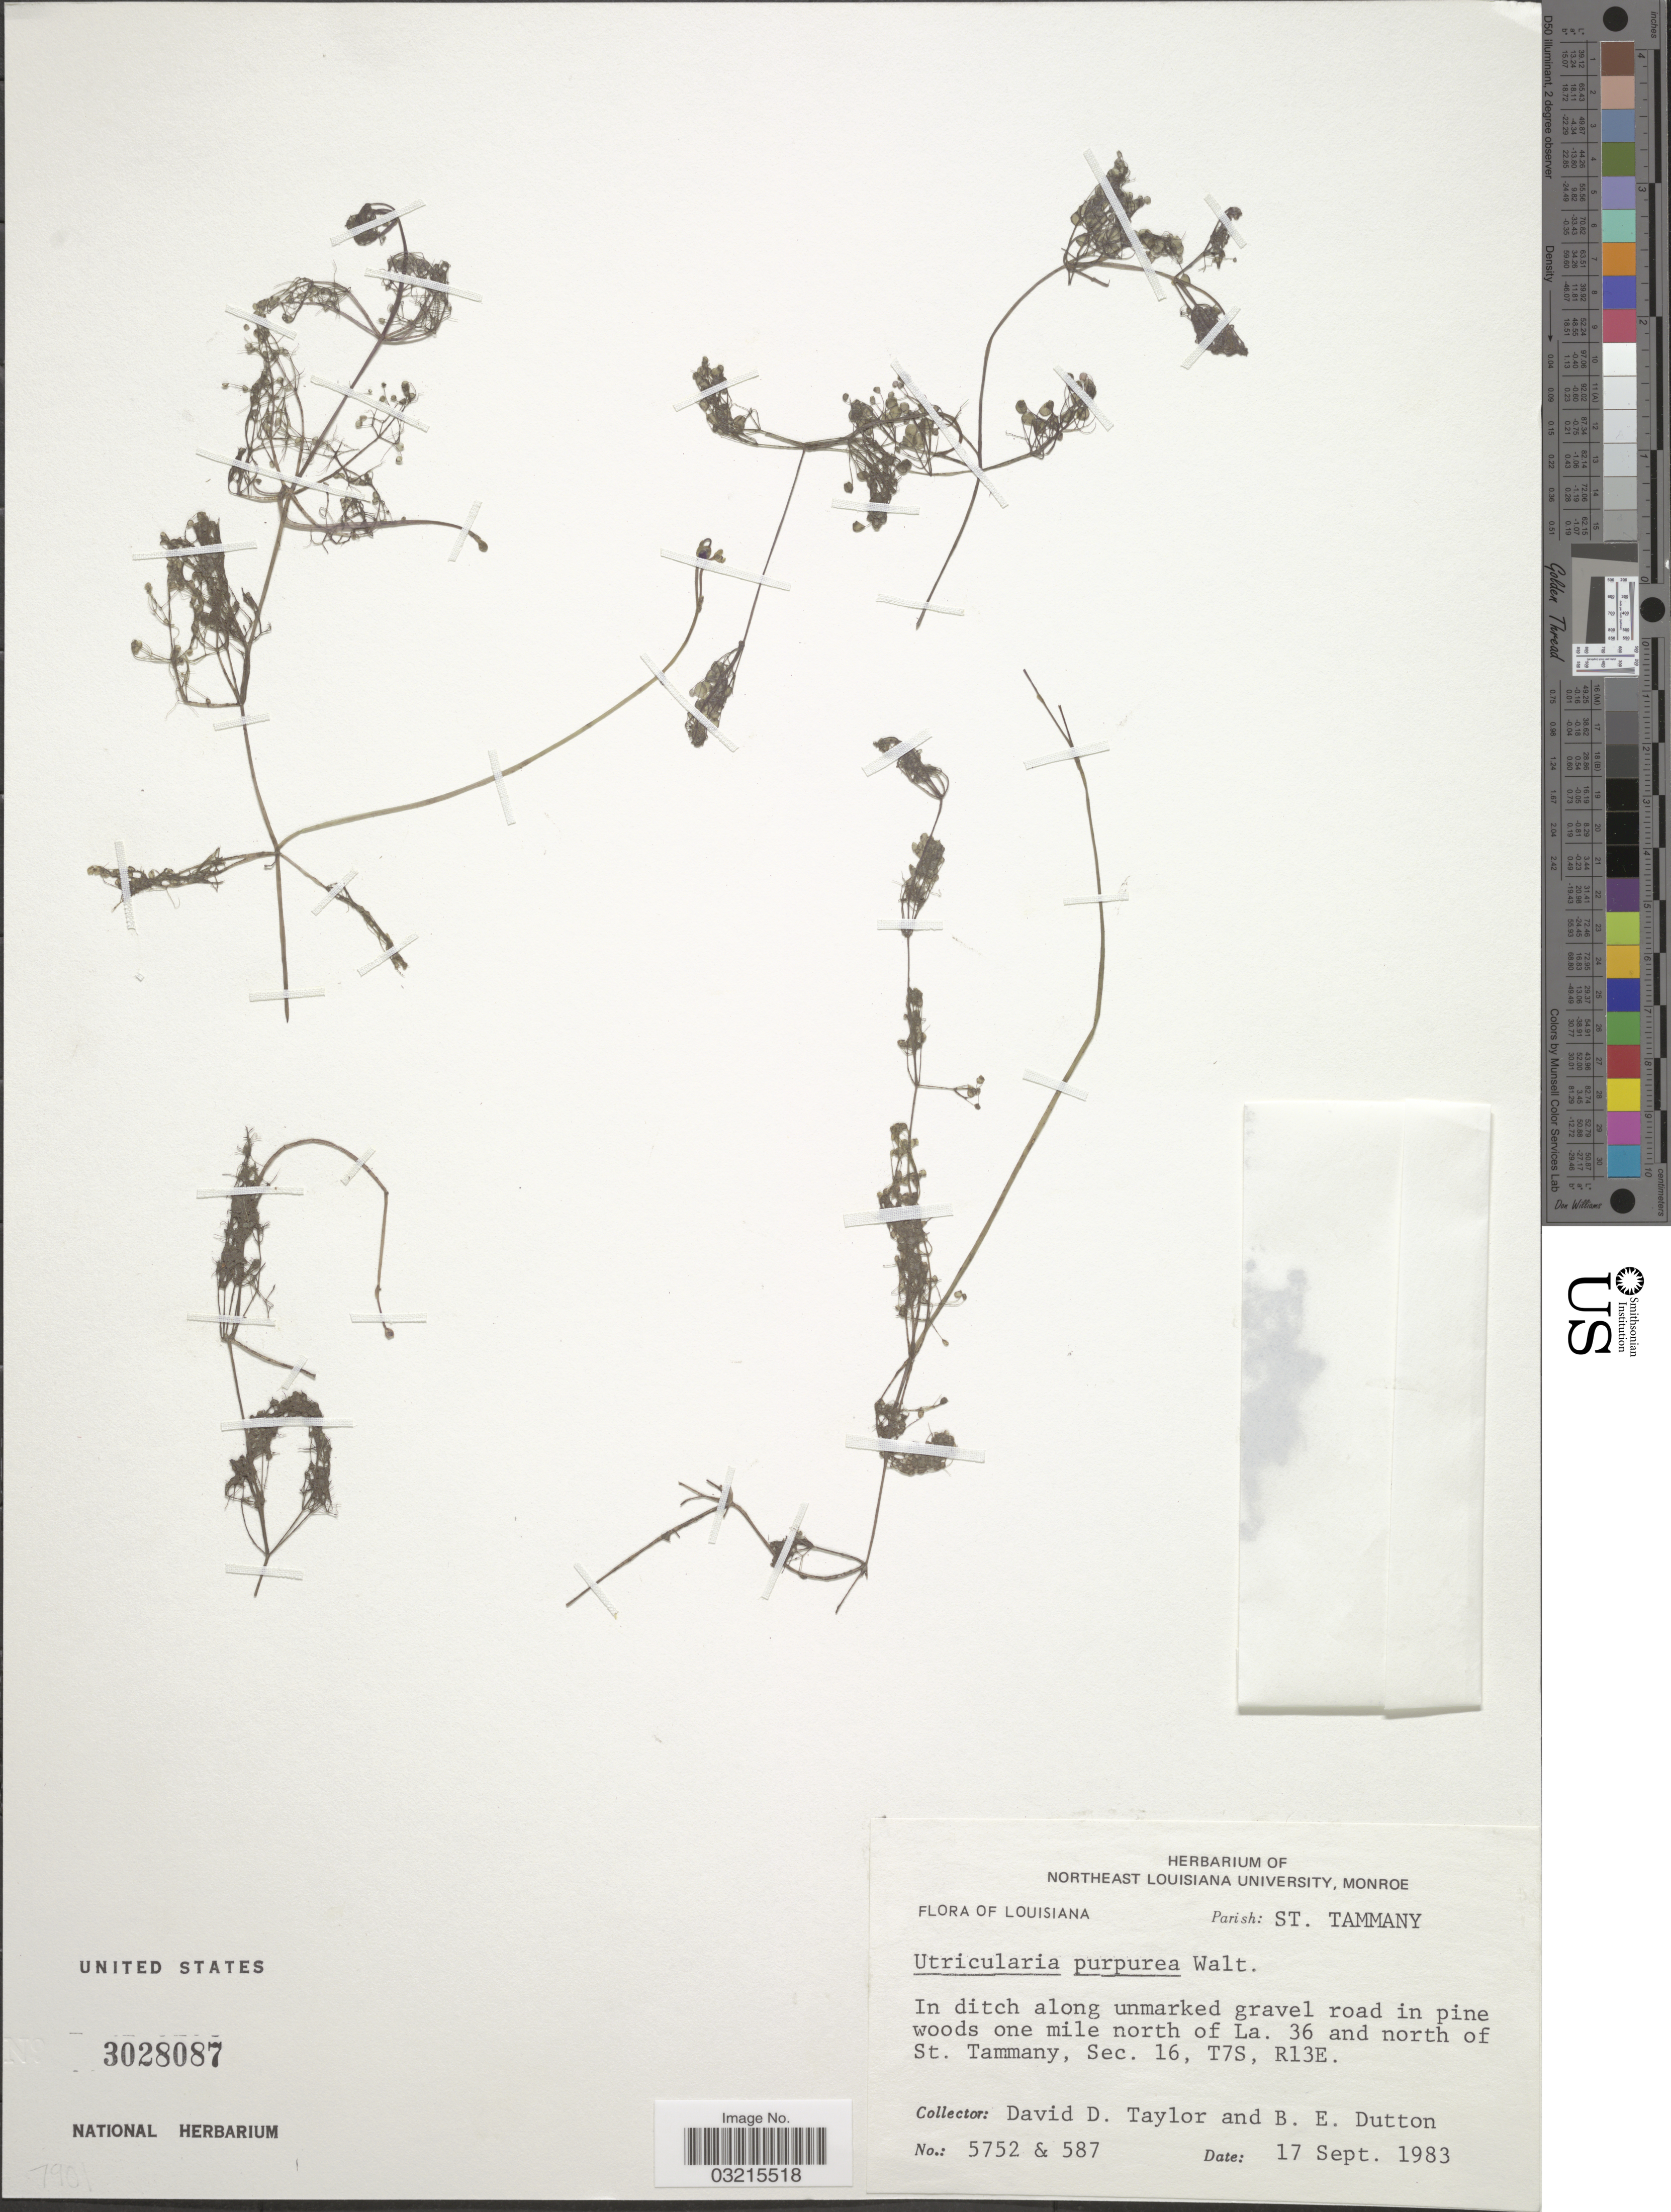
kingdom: Plantae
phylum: Tracheophyta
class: Magnoliopsida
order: Lamiales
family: Lentibulariaceae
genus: Utricularia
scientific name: Utricularia purpurea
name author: Walter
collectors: D. Taylor & B. Dutton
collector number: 5752/587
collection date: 1983-09-17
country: United States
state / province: Louisiana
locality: Parish: St. Tammany. In ditch along unmarked gravel road in pine woods one mile north of La. 36 and north of St. Tammany, Sec. 16, T7S, R13E.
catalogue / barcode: US 3028087